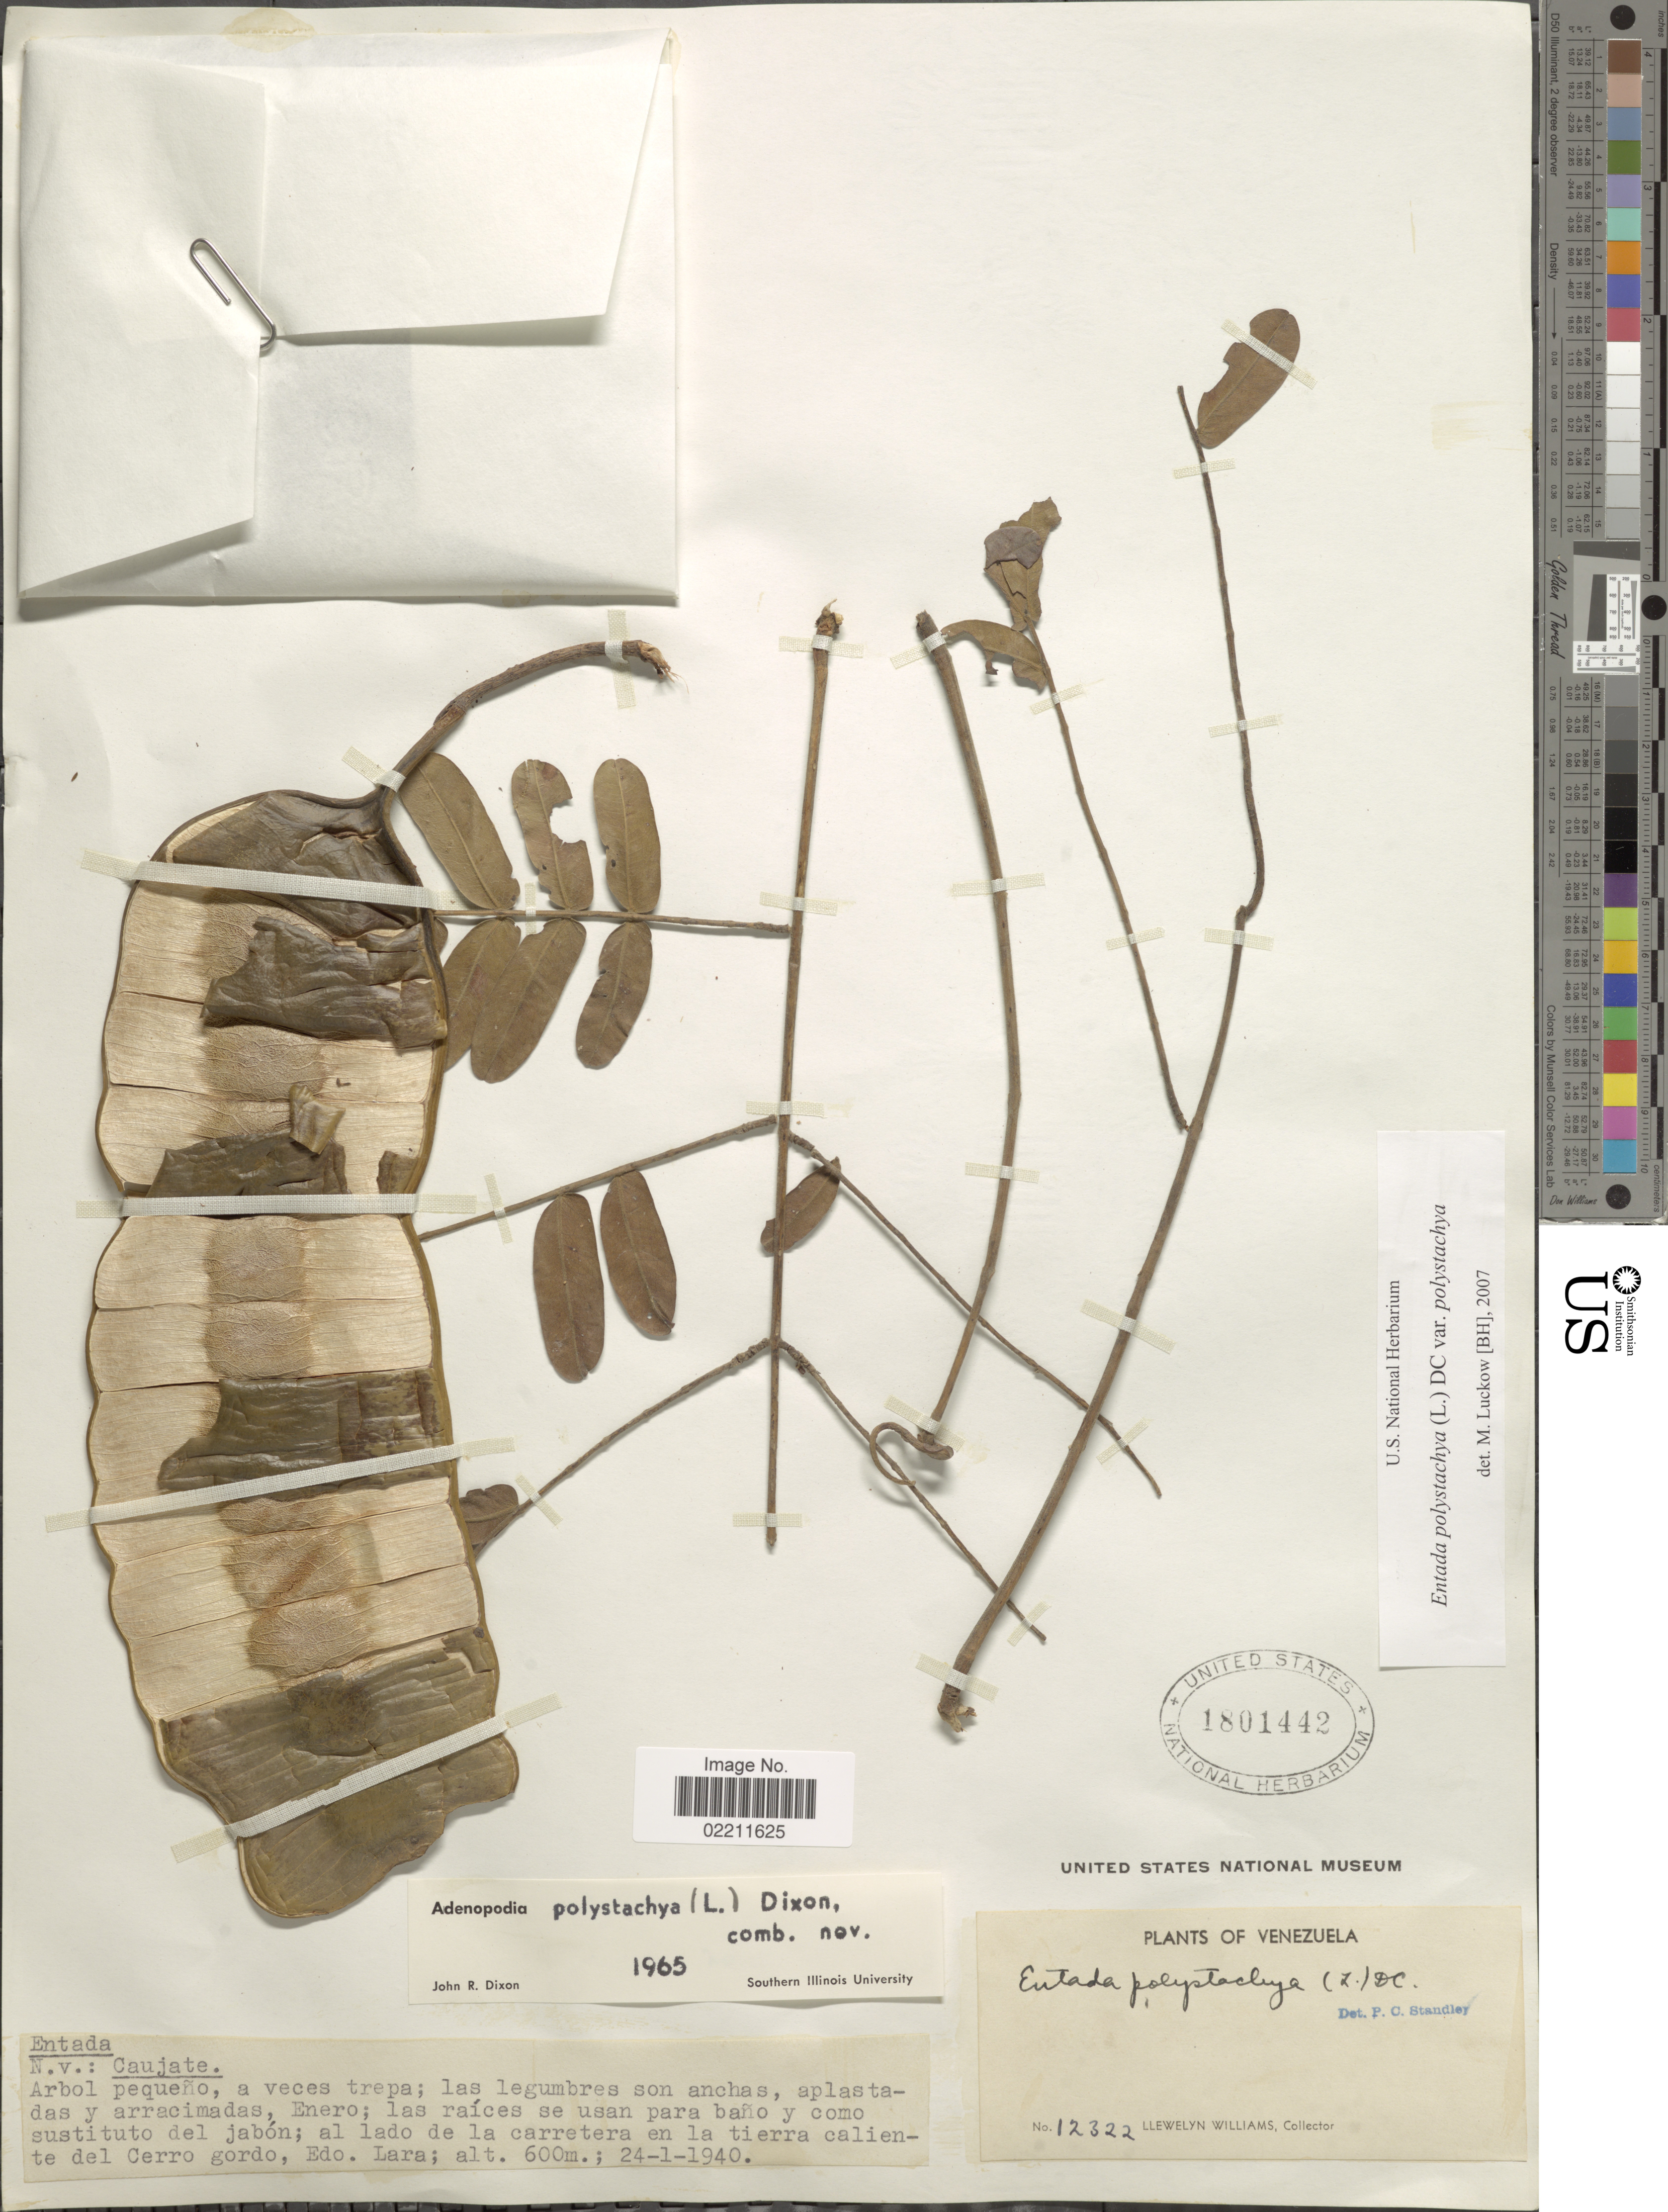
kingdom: Plantae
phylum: Tracheophyta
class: Magnoliopsida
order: Fabales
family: Fabaceae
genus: Entada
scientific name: Entada polystachya var. polystachya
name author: (L.) DC.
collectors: Ll. Williams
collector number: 12322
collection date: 1940-01-24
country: Venezuela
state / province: Lara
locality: Al lado de la carretera en la tierra caliente del Cerro gord. Edo. Lara.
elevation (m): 600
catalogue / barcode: US 1801442